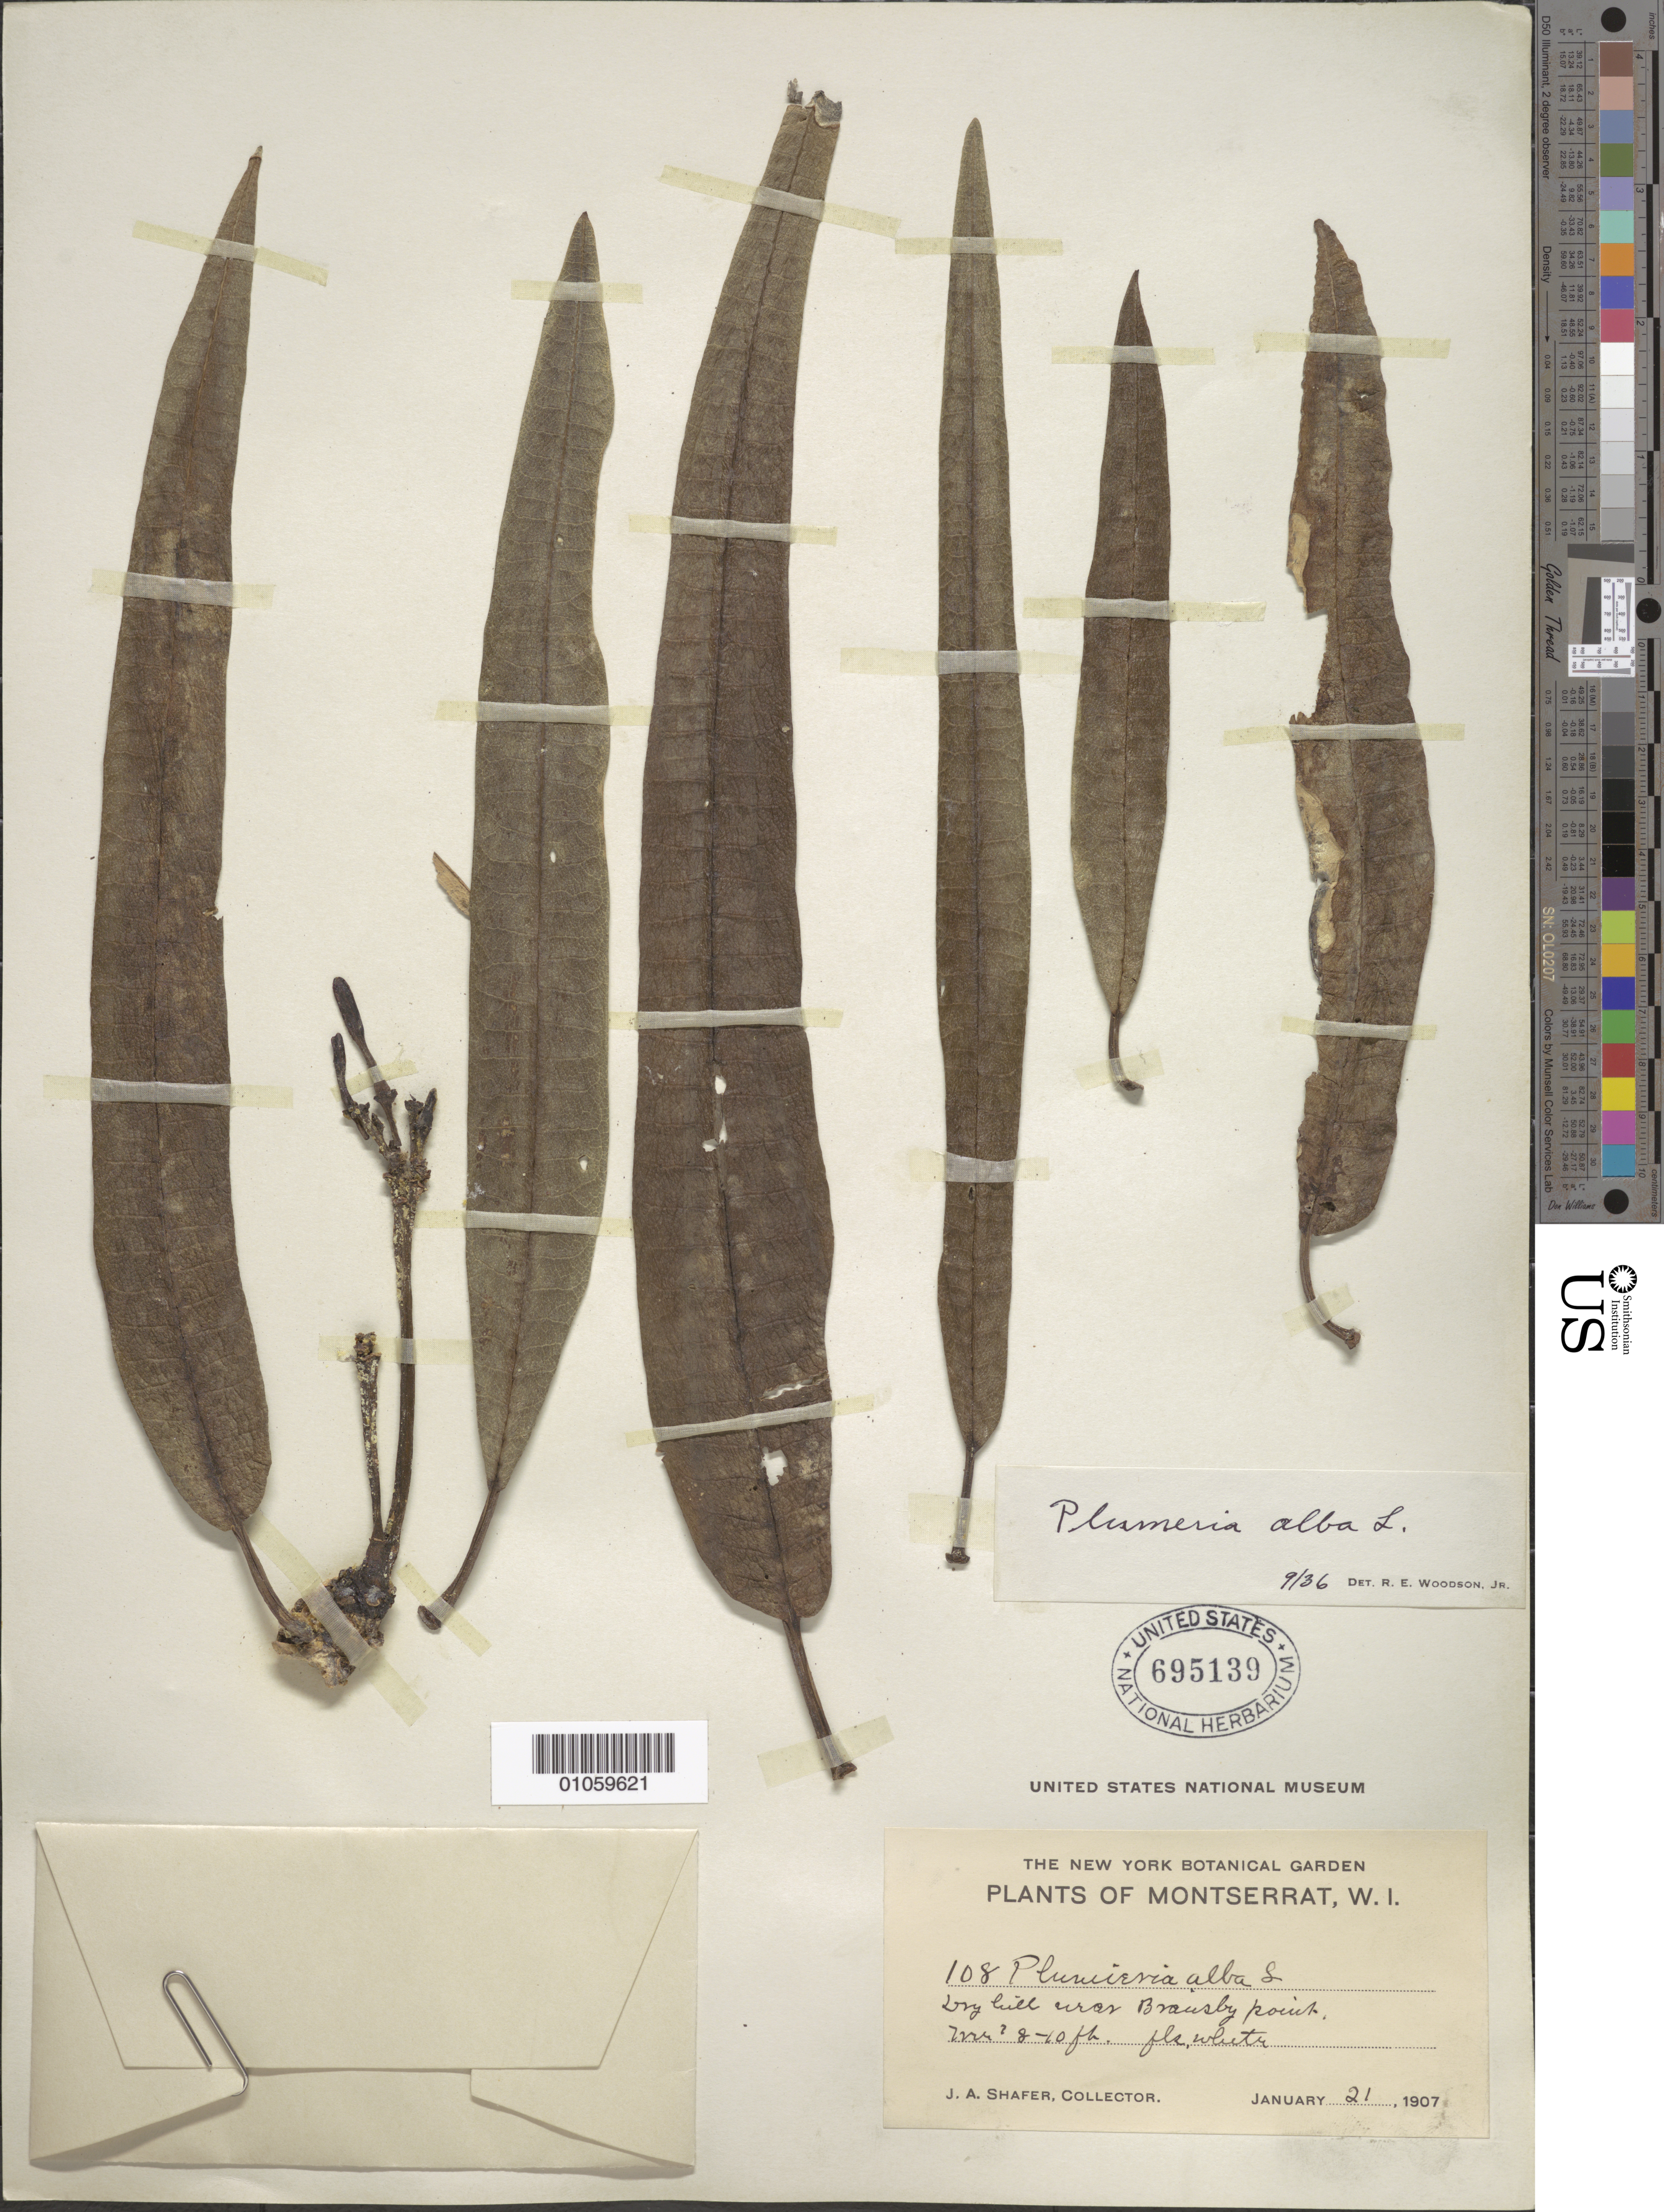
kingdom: Plantae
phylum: Tracheophyta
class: Magnoliopsida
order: Gentianales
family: Apocynaceae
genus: Plumeria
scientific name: Plumeria alba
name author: L.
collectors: J. A. Shafer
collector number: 108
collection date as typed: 21 Jan 1907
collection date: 1907-01-21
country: Montserrat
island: Montserrat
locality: Brusby point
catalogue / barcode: US 695139